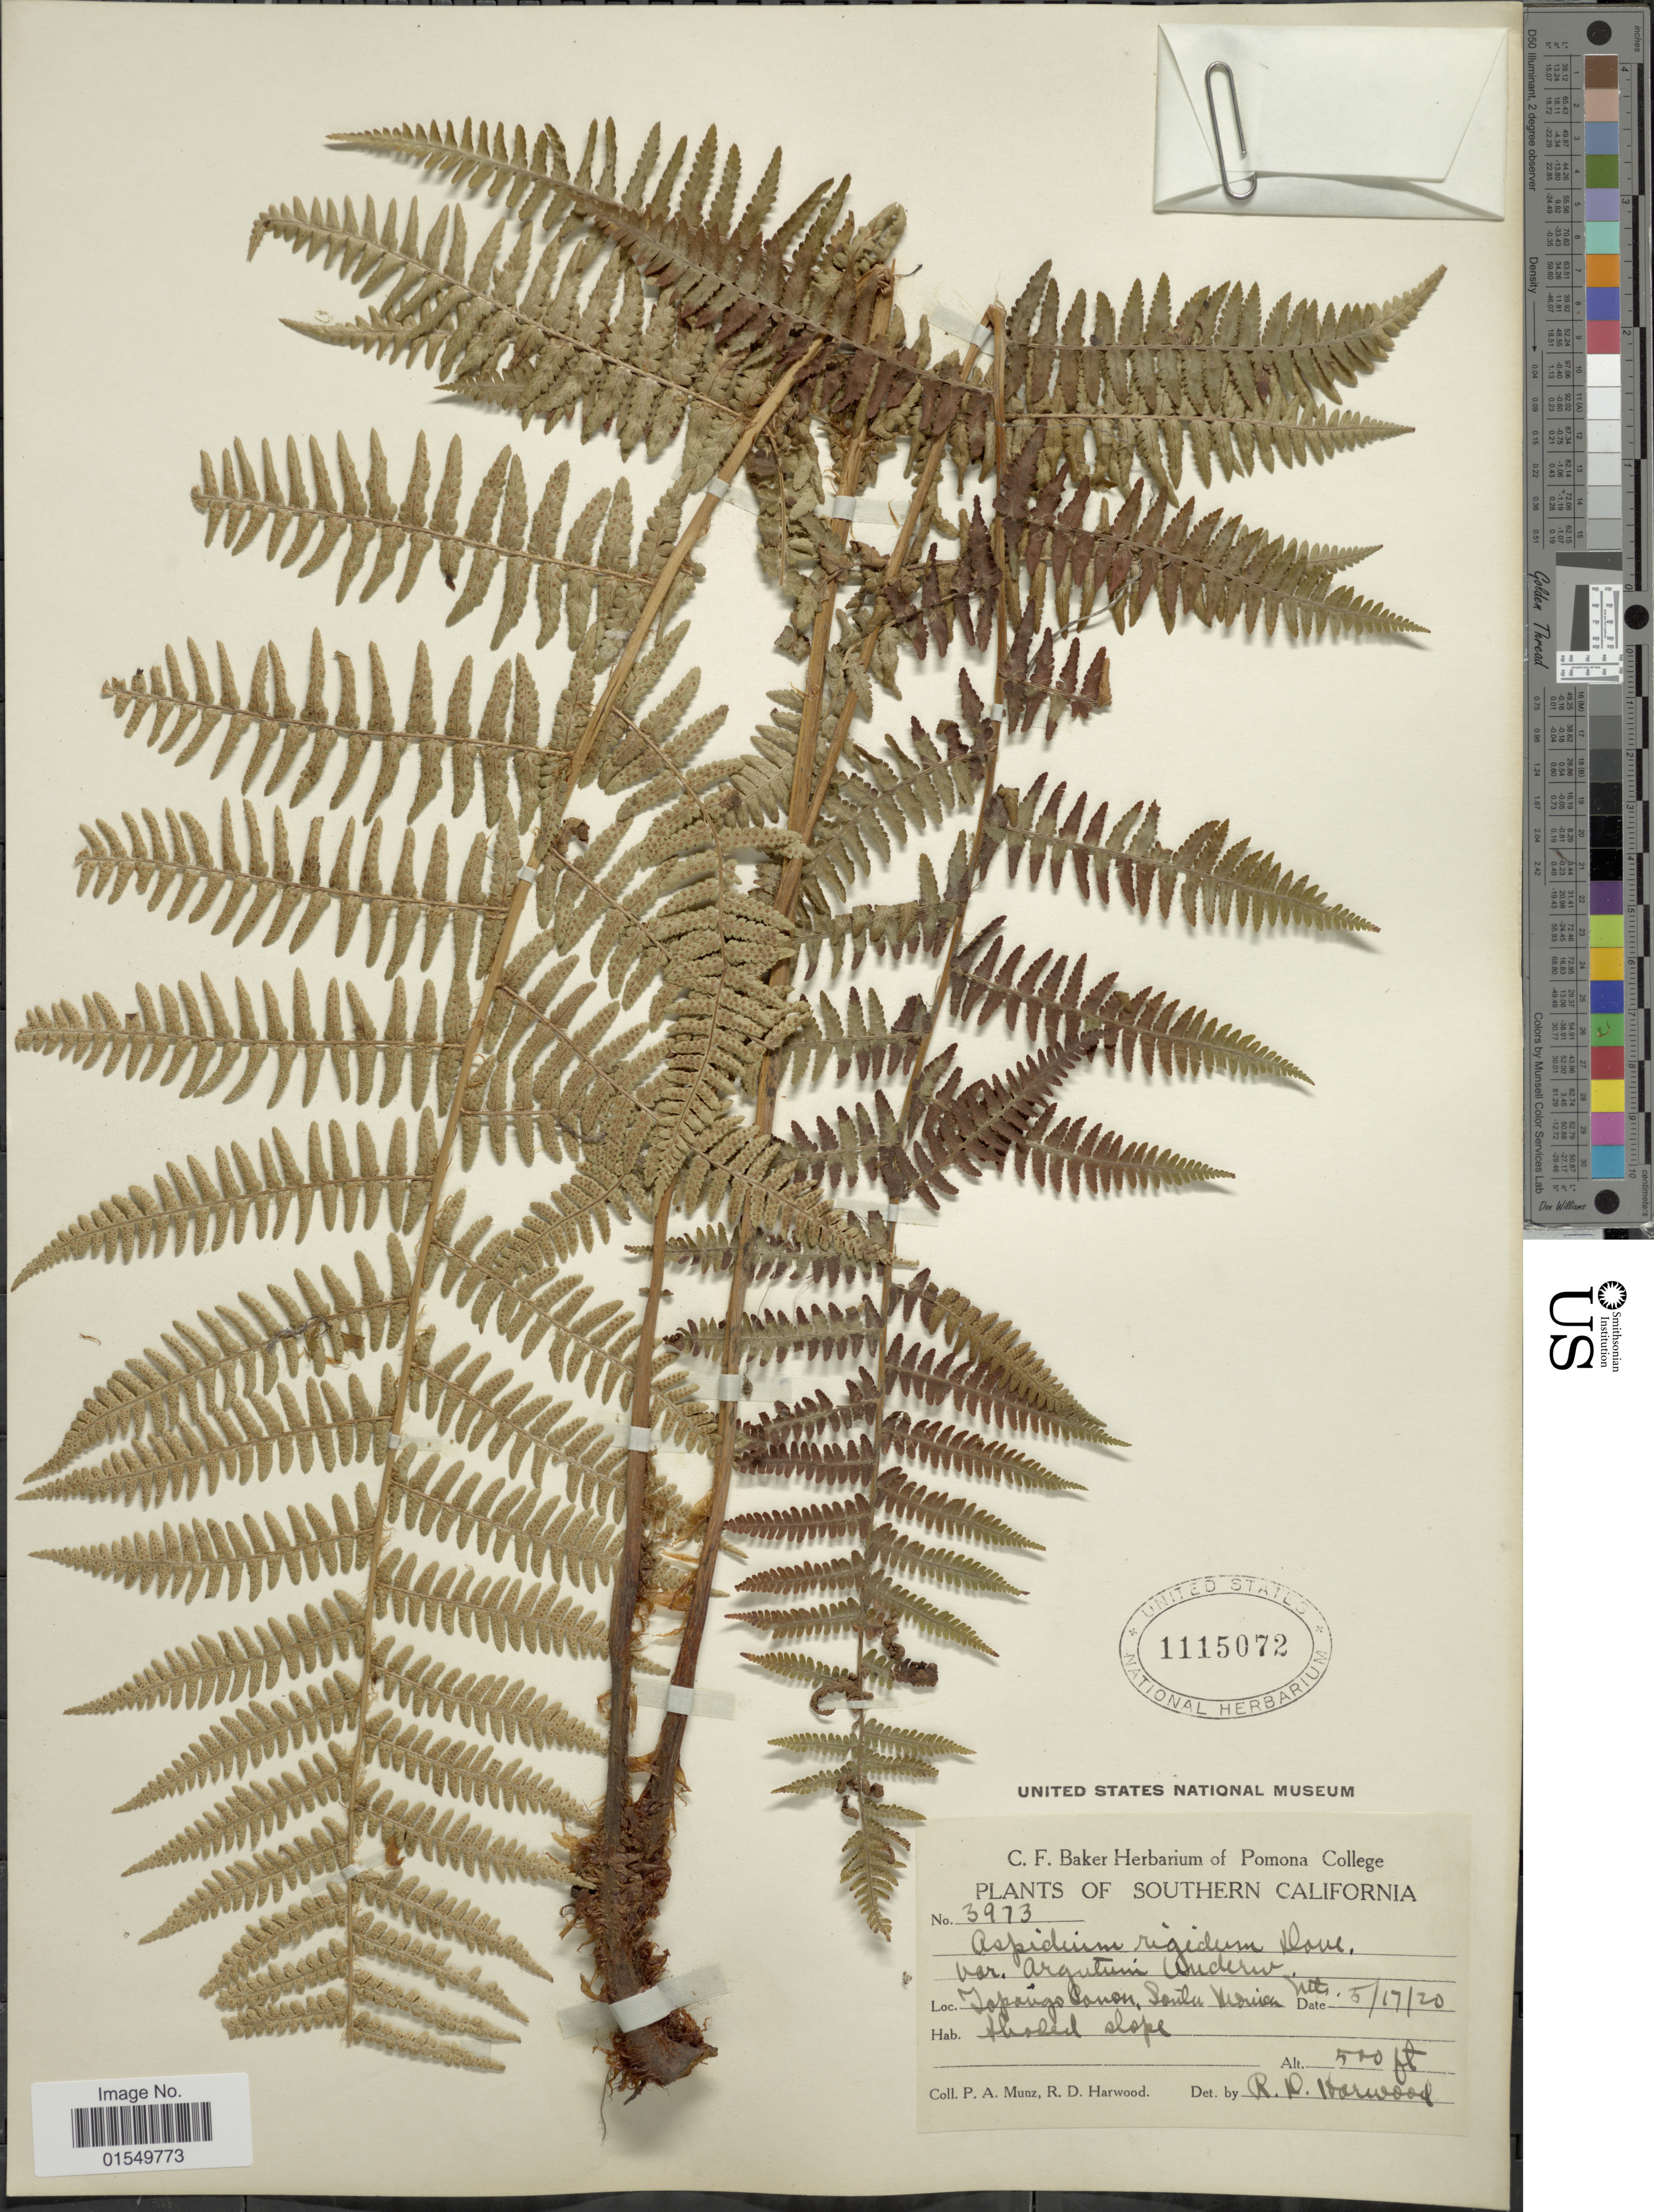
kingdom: Plantae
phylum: Tracheophyta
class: Polypodiopsida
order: Polypodiales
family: Dryopteridaceae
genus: Dryopteris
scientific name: Dryopteris arguta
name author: (Kaulf.) Maxon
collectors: P. A. Munz & R. Harwood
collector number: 3973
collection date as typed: Transcribed d/m/y: 17/5/20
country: United States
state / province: California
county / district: Los Angeles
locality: Southern California, Topanga Canon, Santa Monica Mts.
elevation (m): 152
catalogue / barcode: US 1115072